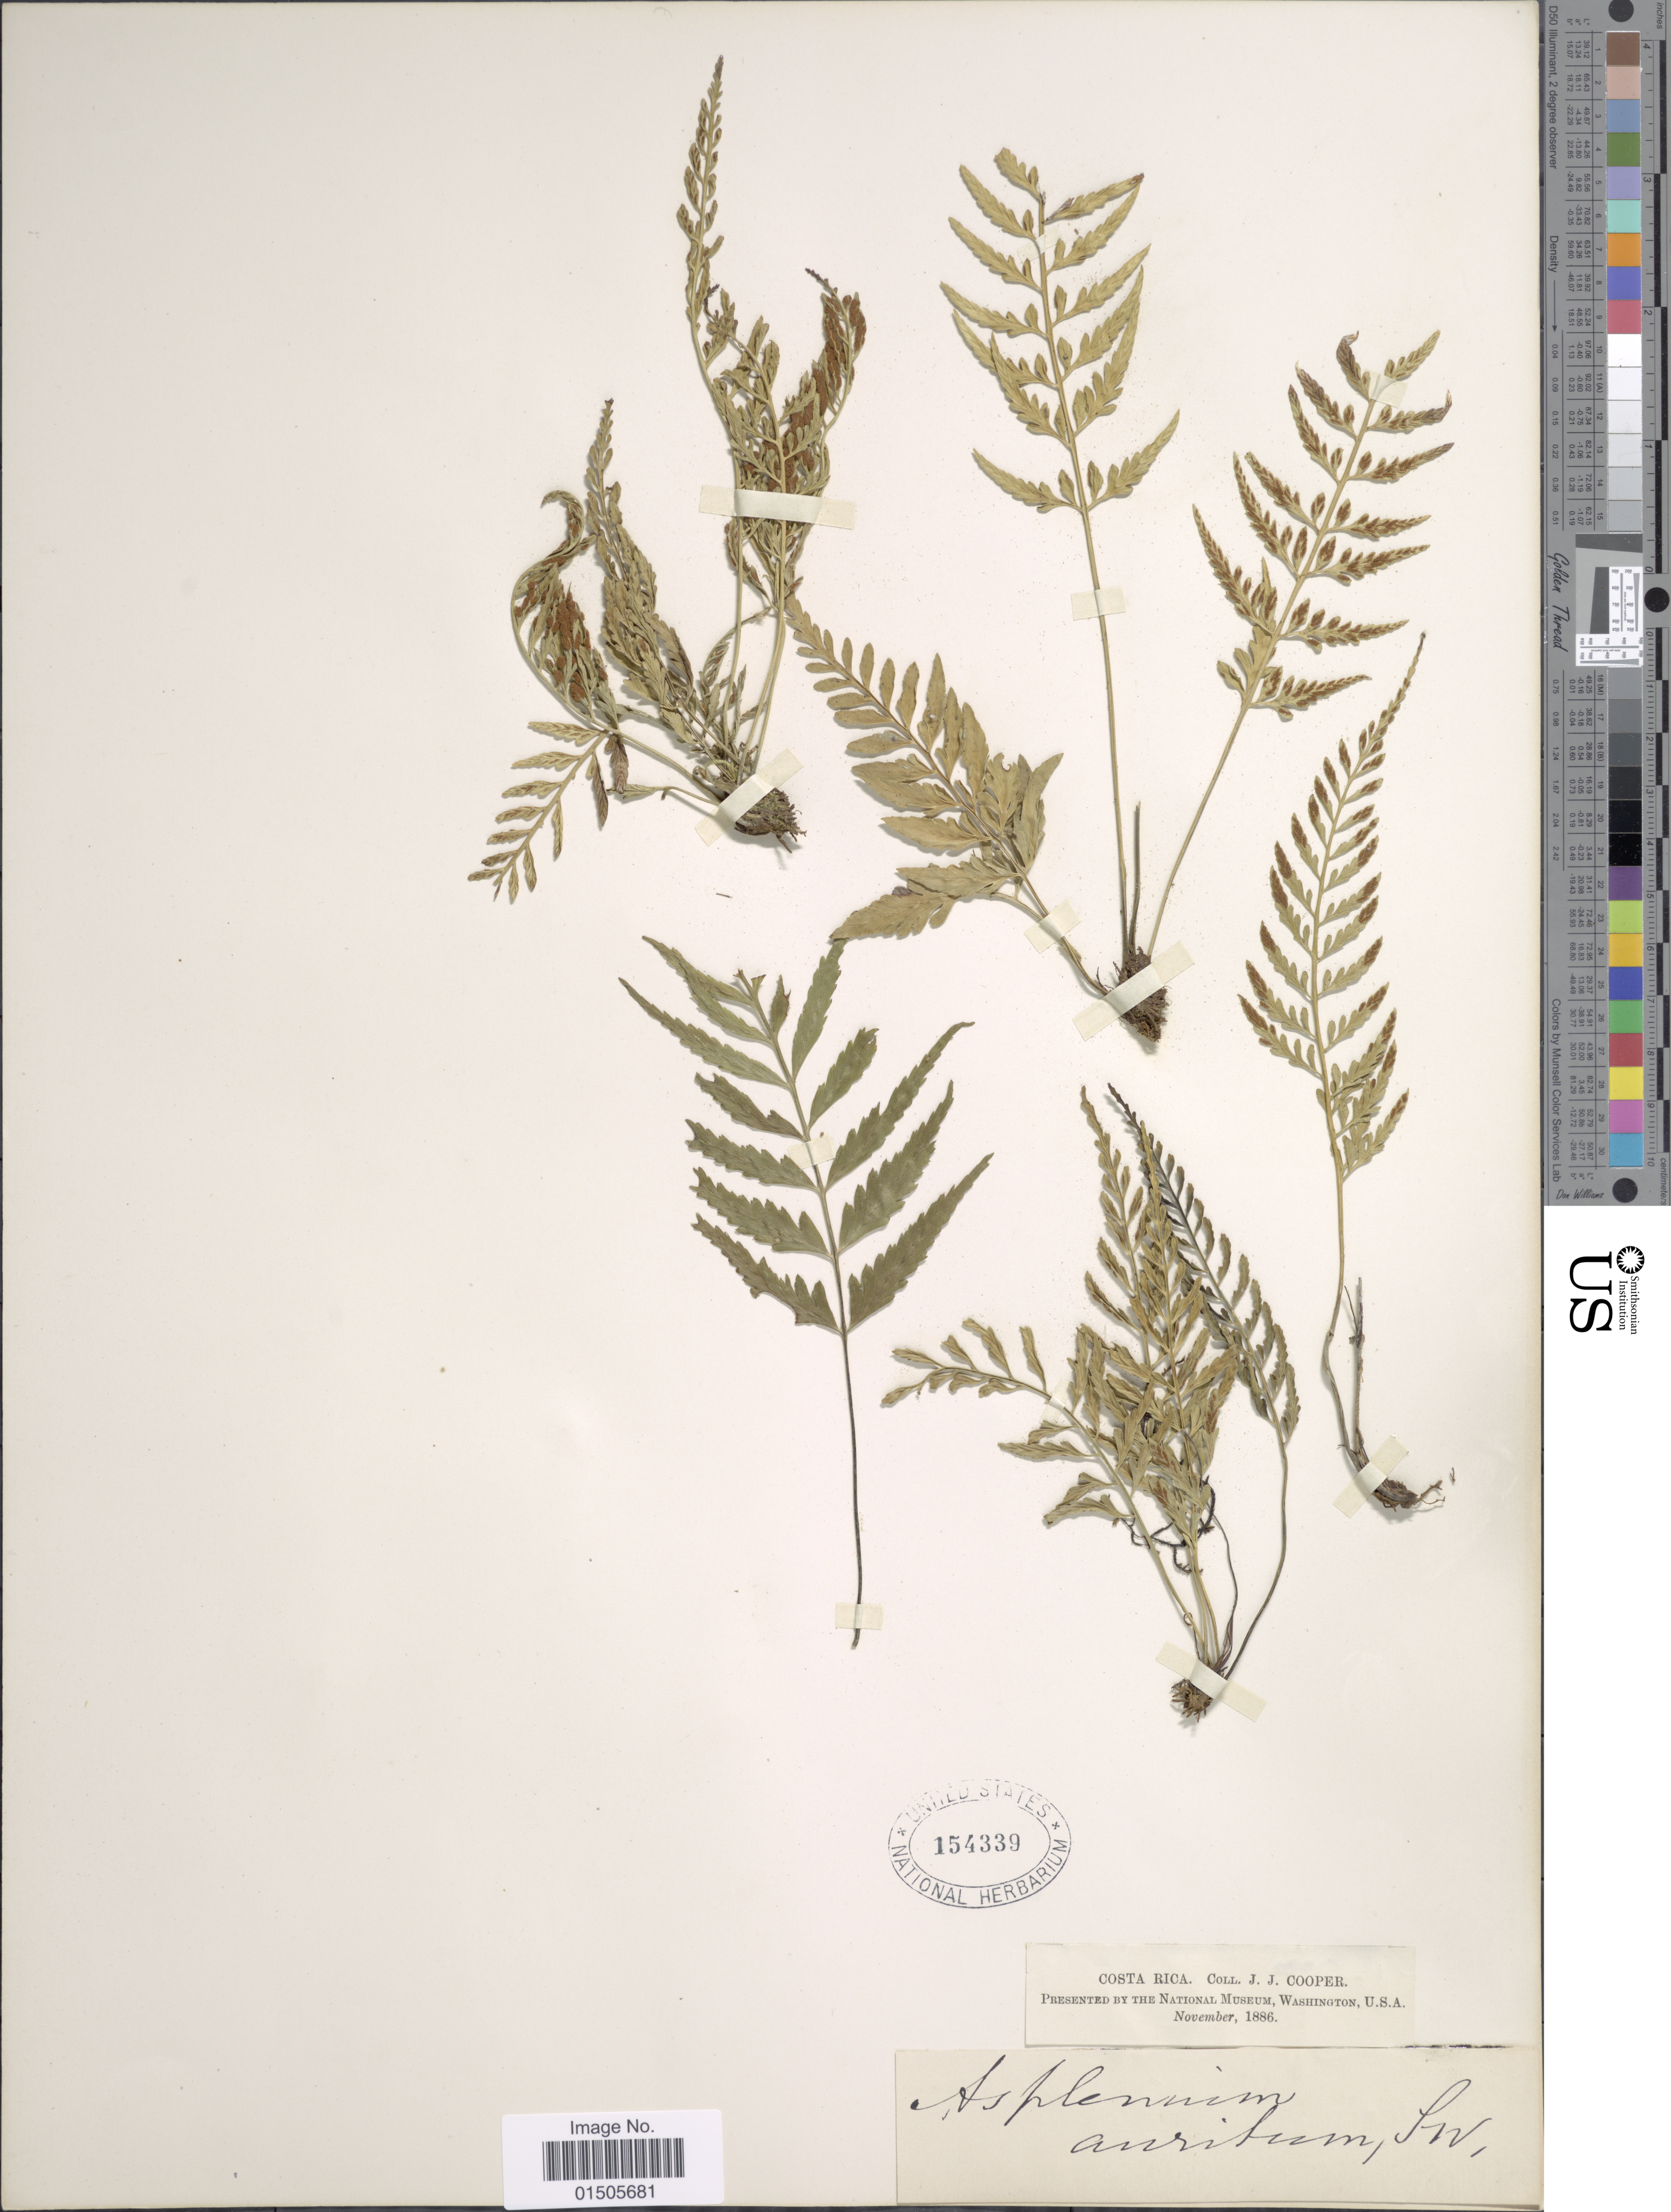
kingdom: Plantae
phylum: Tracheophyta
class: Polypodiopsida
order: Polypodiales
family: Aspleniaceae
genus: Asplenium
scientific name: Asplenium auritum var. intermedium ined.?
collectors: J. J. Cooper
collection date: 1886-11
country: Costa Rica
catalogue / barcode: US 154339